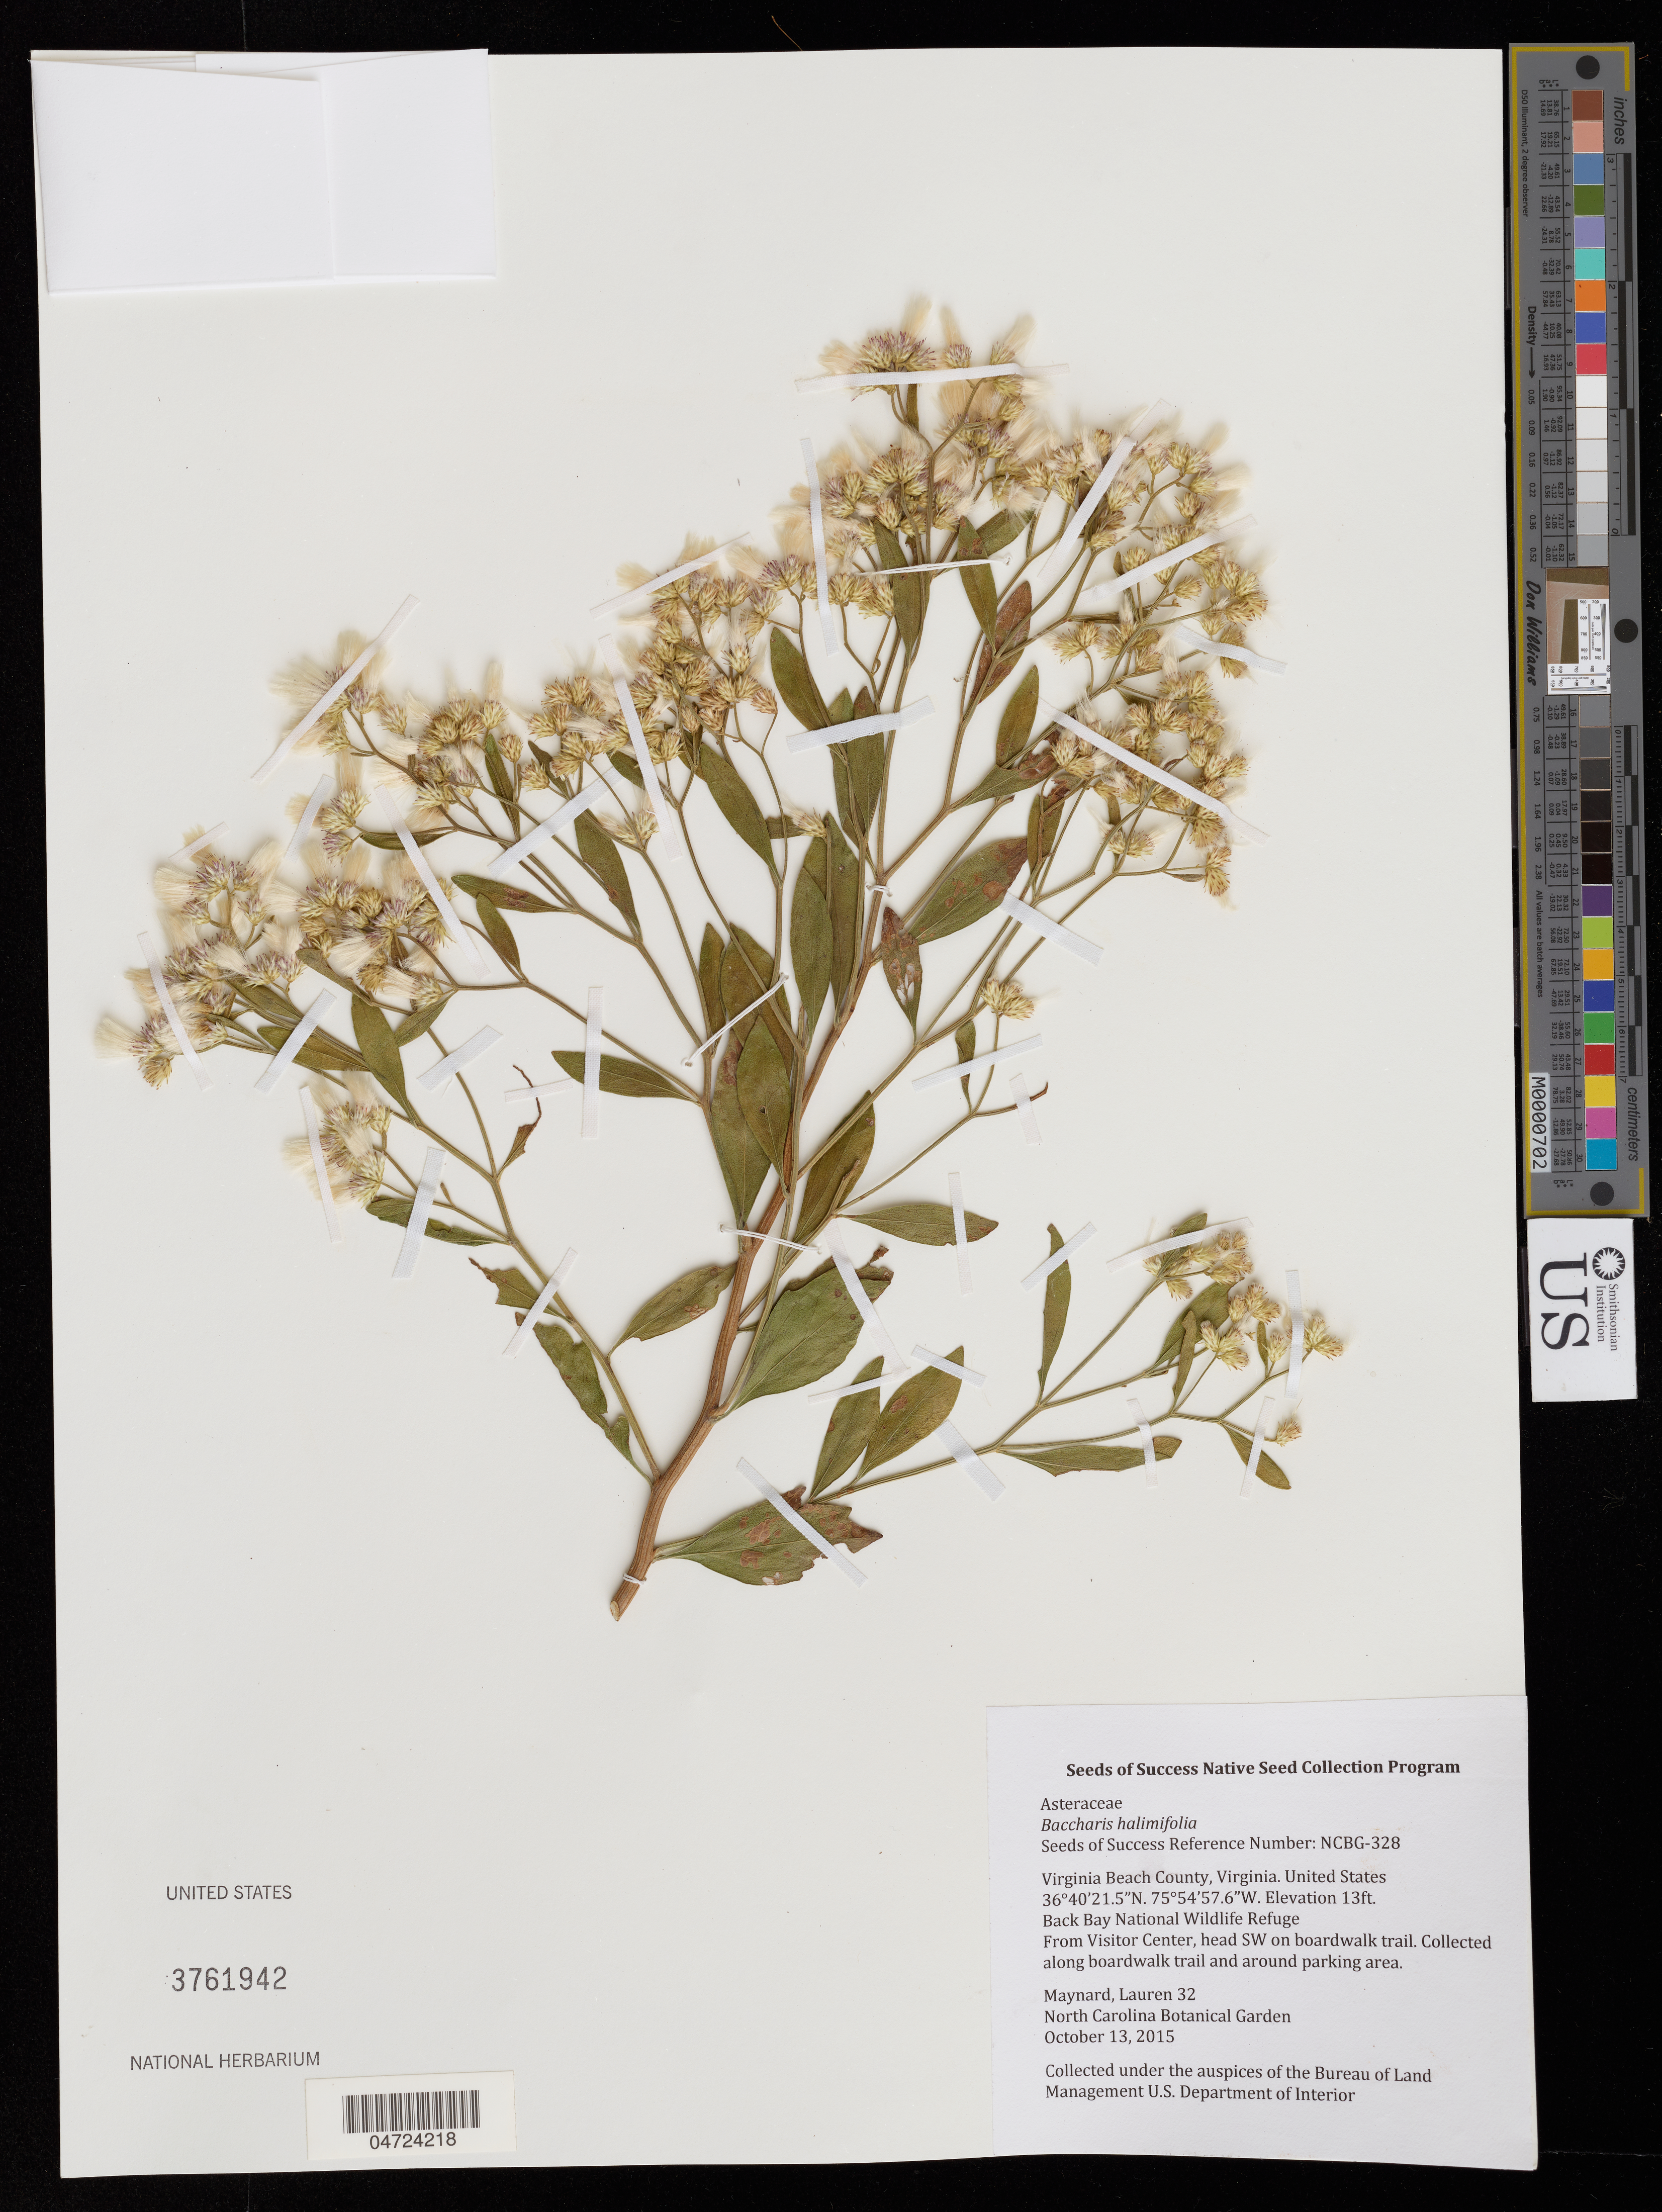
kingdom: Plantae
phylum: Tracheophyta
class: Magnoliopsida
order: Asterales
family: Asteraceae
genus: Baccharis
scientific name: Baccharis halimifolia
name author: L.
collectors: L. Maynard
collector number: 32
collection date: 2015-10-13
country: United States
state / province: Virginia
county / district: City of Virginia Beach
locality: Virginia Beach County. Back Bay National Wildlife Refuge. From Visitor Center, head SW on boardwalk trail. Collected along boardwalk trail and around parking area.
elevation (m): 4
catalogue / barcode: US 3761942